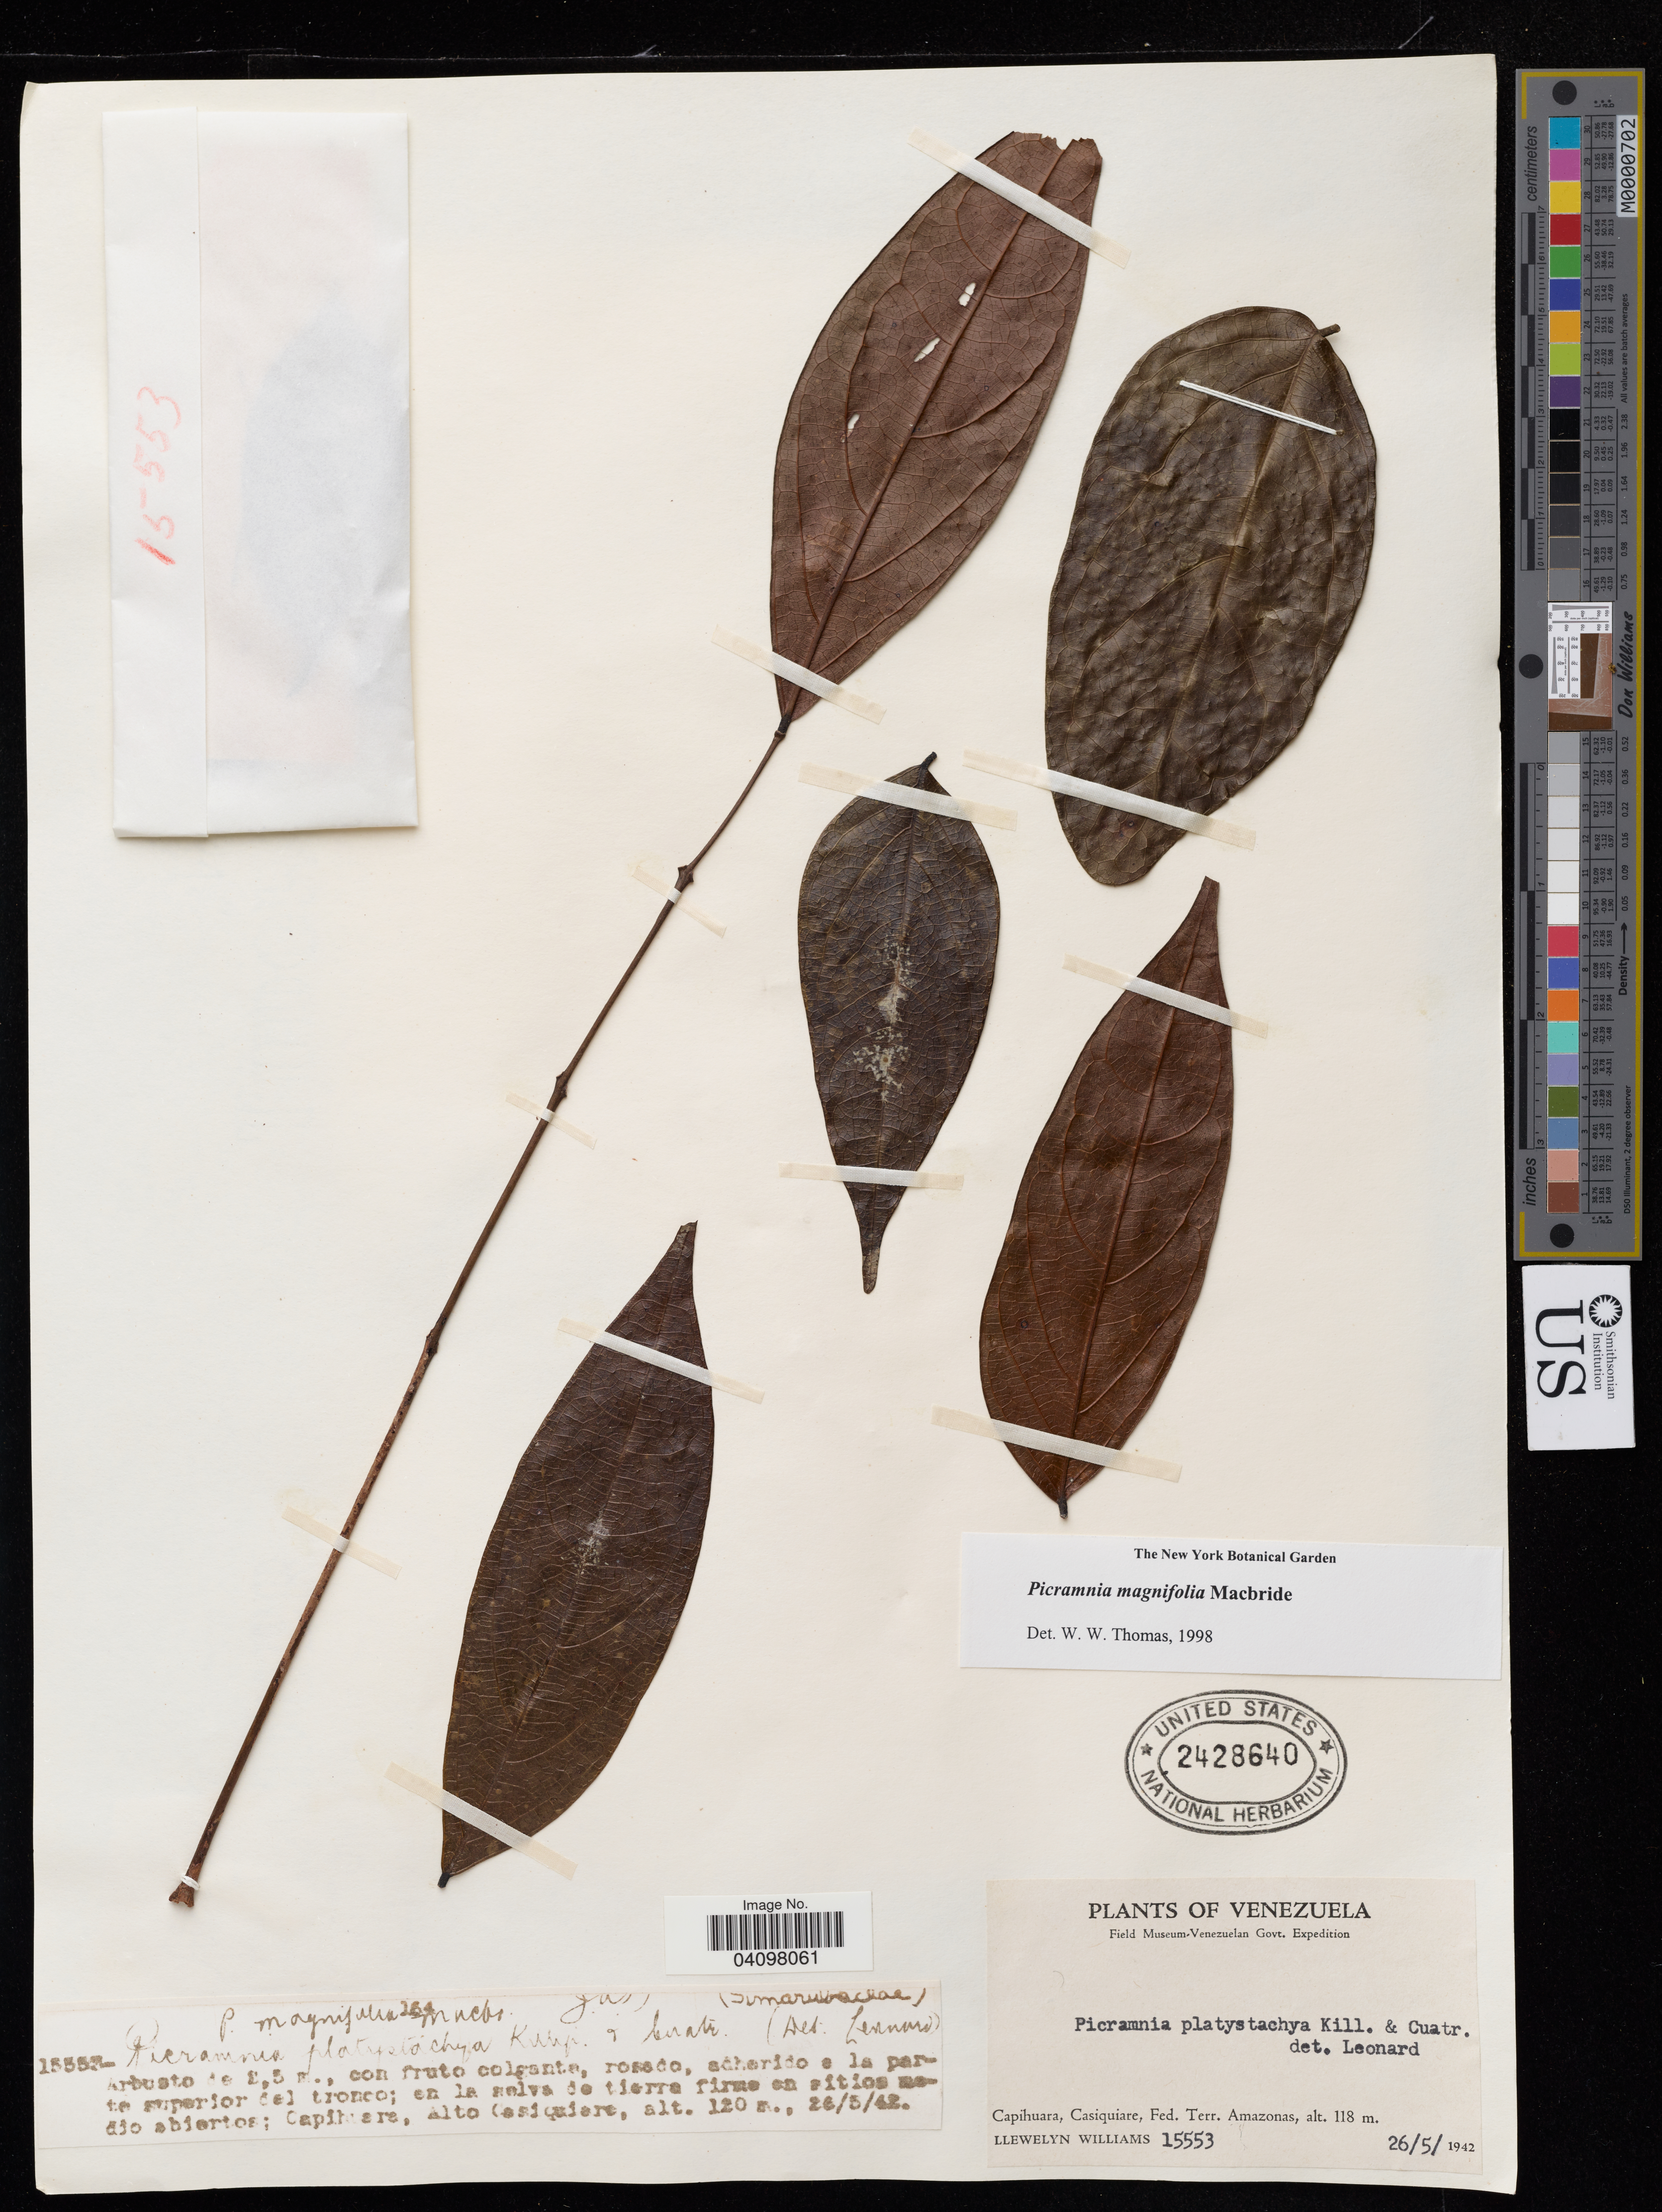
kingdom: Plantae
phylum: Tracheophyta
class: Magnoliopsida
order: Picramniales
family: Picramniaceae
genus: Picramnia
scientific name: Picramnia magnifolia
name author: J.F. Macbr.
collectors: Ll. Williams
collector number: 15553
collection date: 1942-05-26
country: Venezuela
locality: Capihuara, Casiquiare, Fed. Terr. Amazonas.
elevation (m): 120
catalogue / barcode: US 2428640